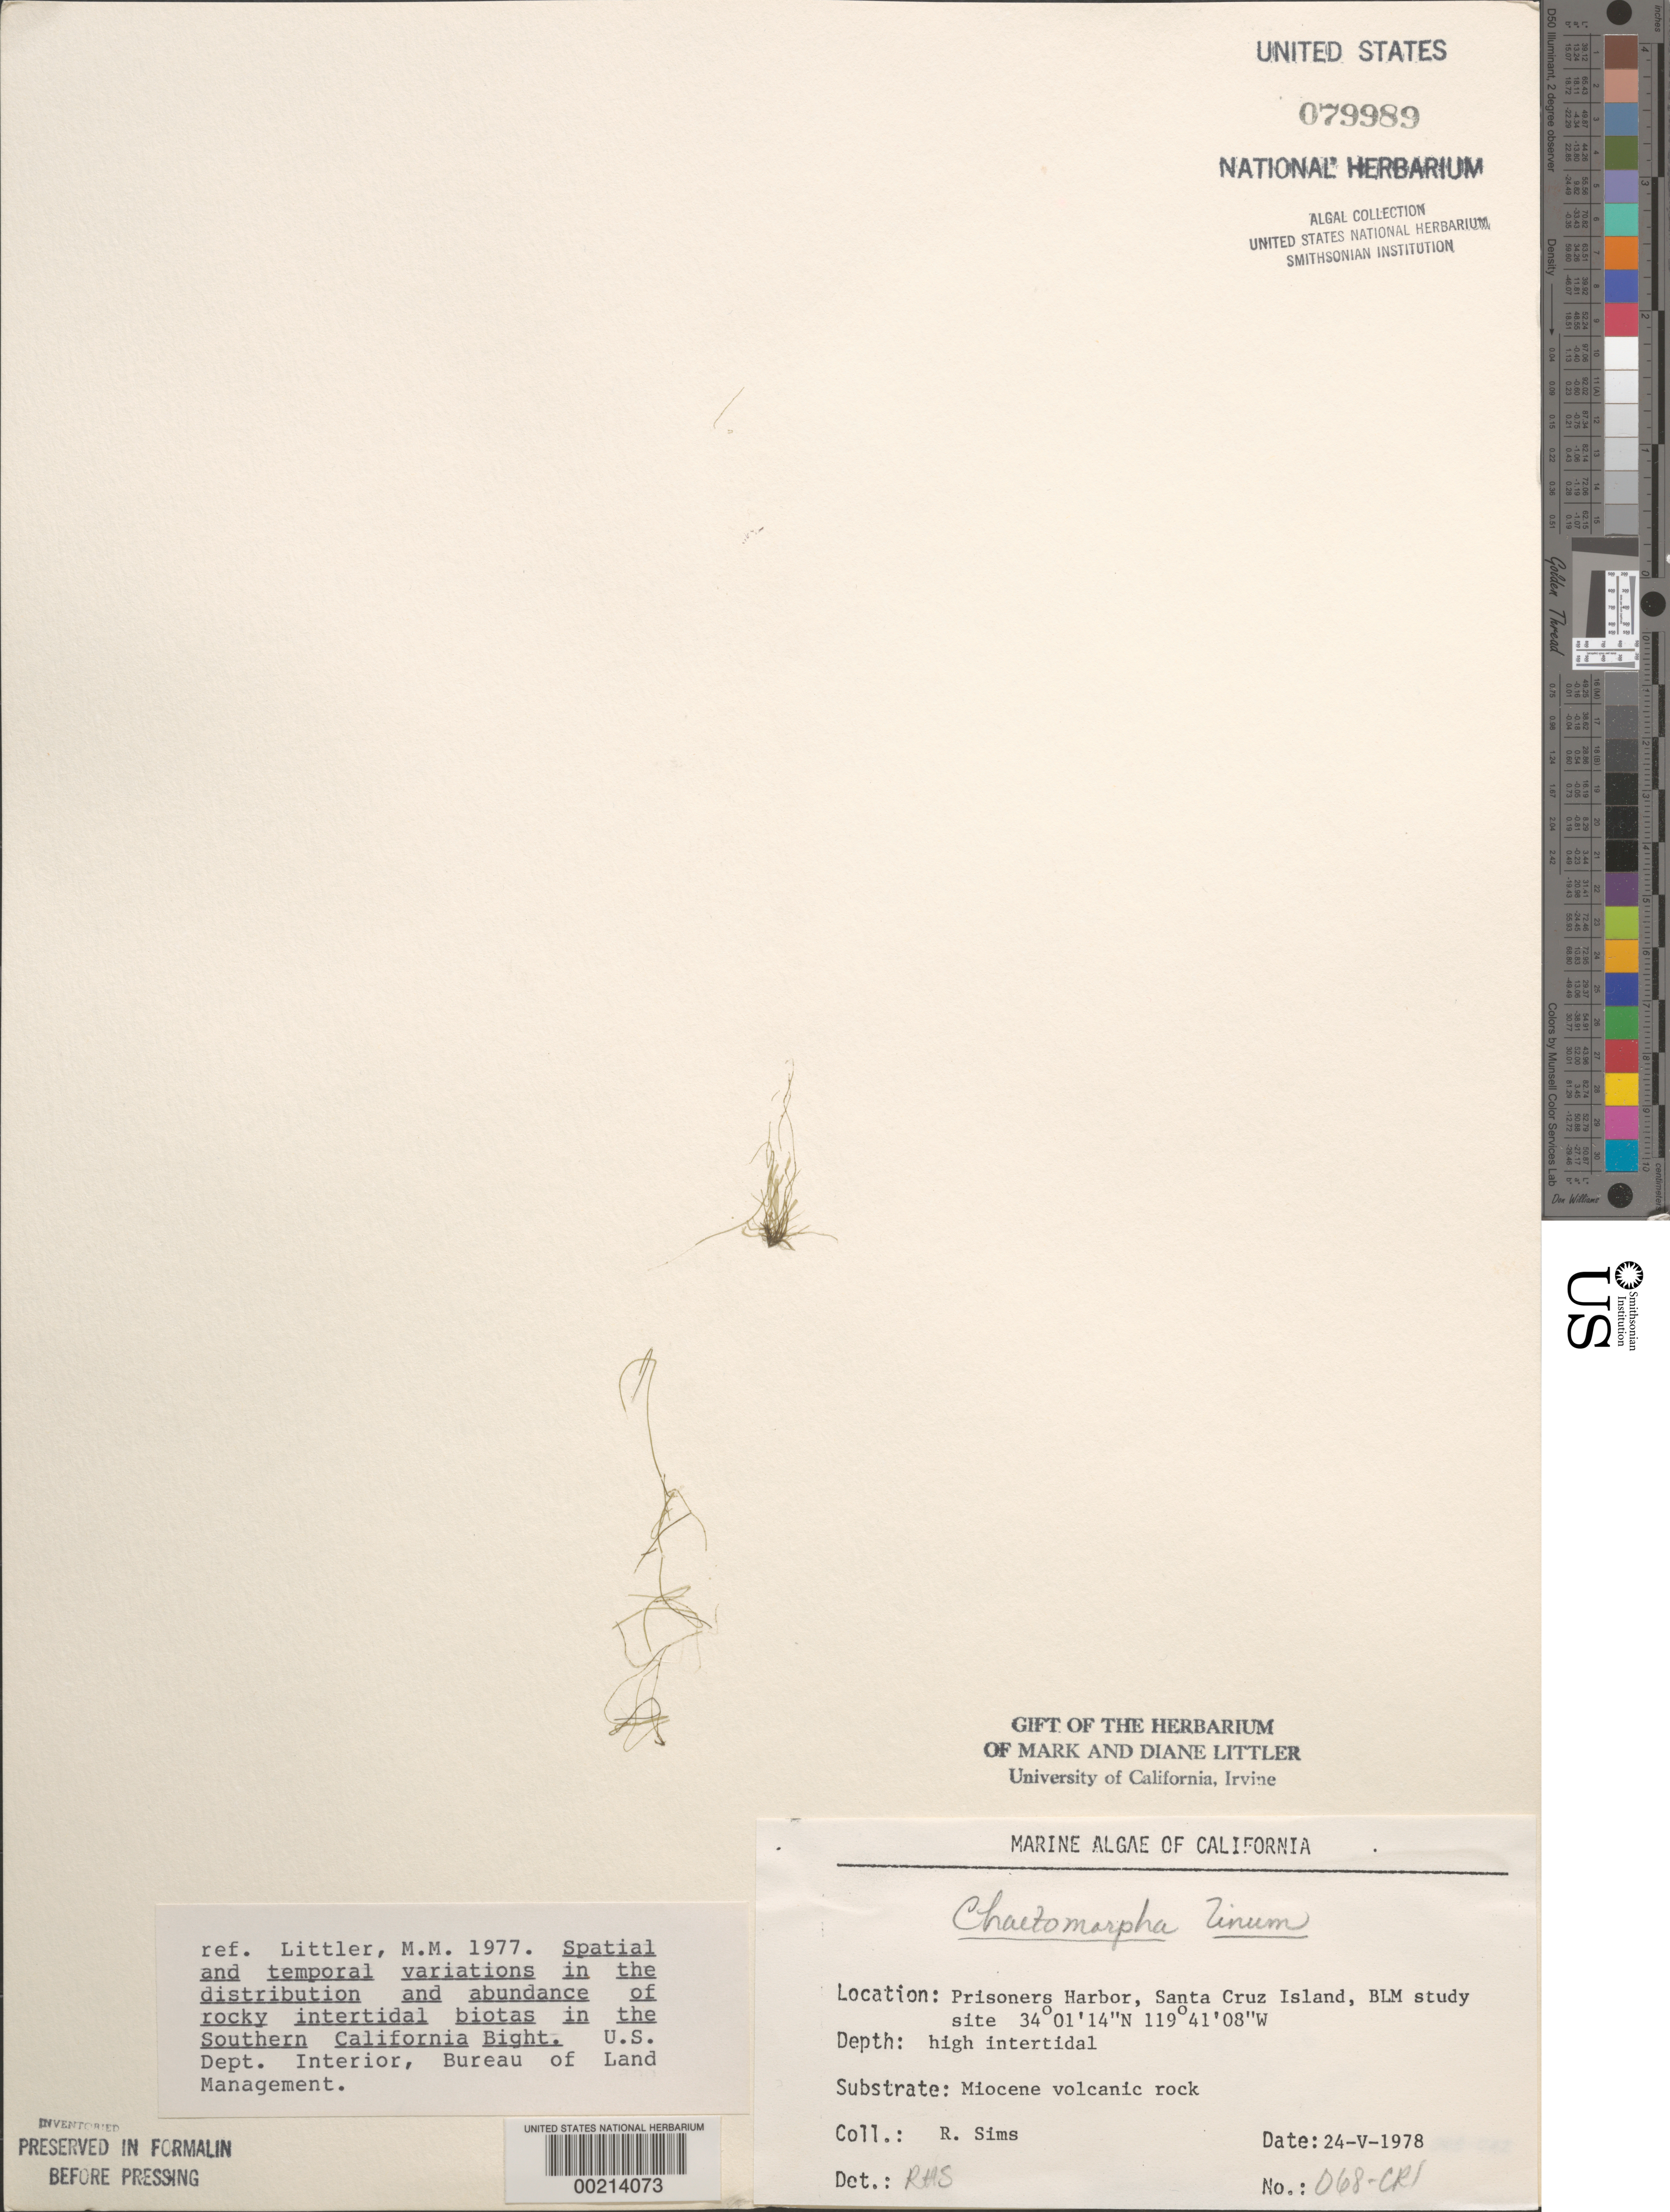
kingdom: Plantae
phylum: Chlorophyta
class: Ulvophyceae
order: Cladophorales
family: Cladophoraceae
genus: Chaetomorpha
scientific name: Chaetomorpha linum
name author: (O.F. Muell.) Kütz.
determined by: Sims, Robert H.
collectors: R. H. Sims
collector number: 068-cri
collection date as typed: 24 May 1978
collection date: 1978-05-24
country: United States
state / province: California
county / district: Santa Barbara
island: Santa Cruz Island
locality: Prisoners Harbor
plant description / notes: BLM-SOCALBIGHT Rocky Intertidal Survey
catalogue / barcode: US 79989